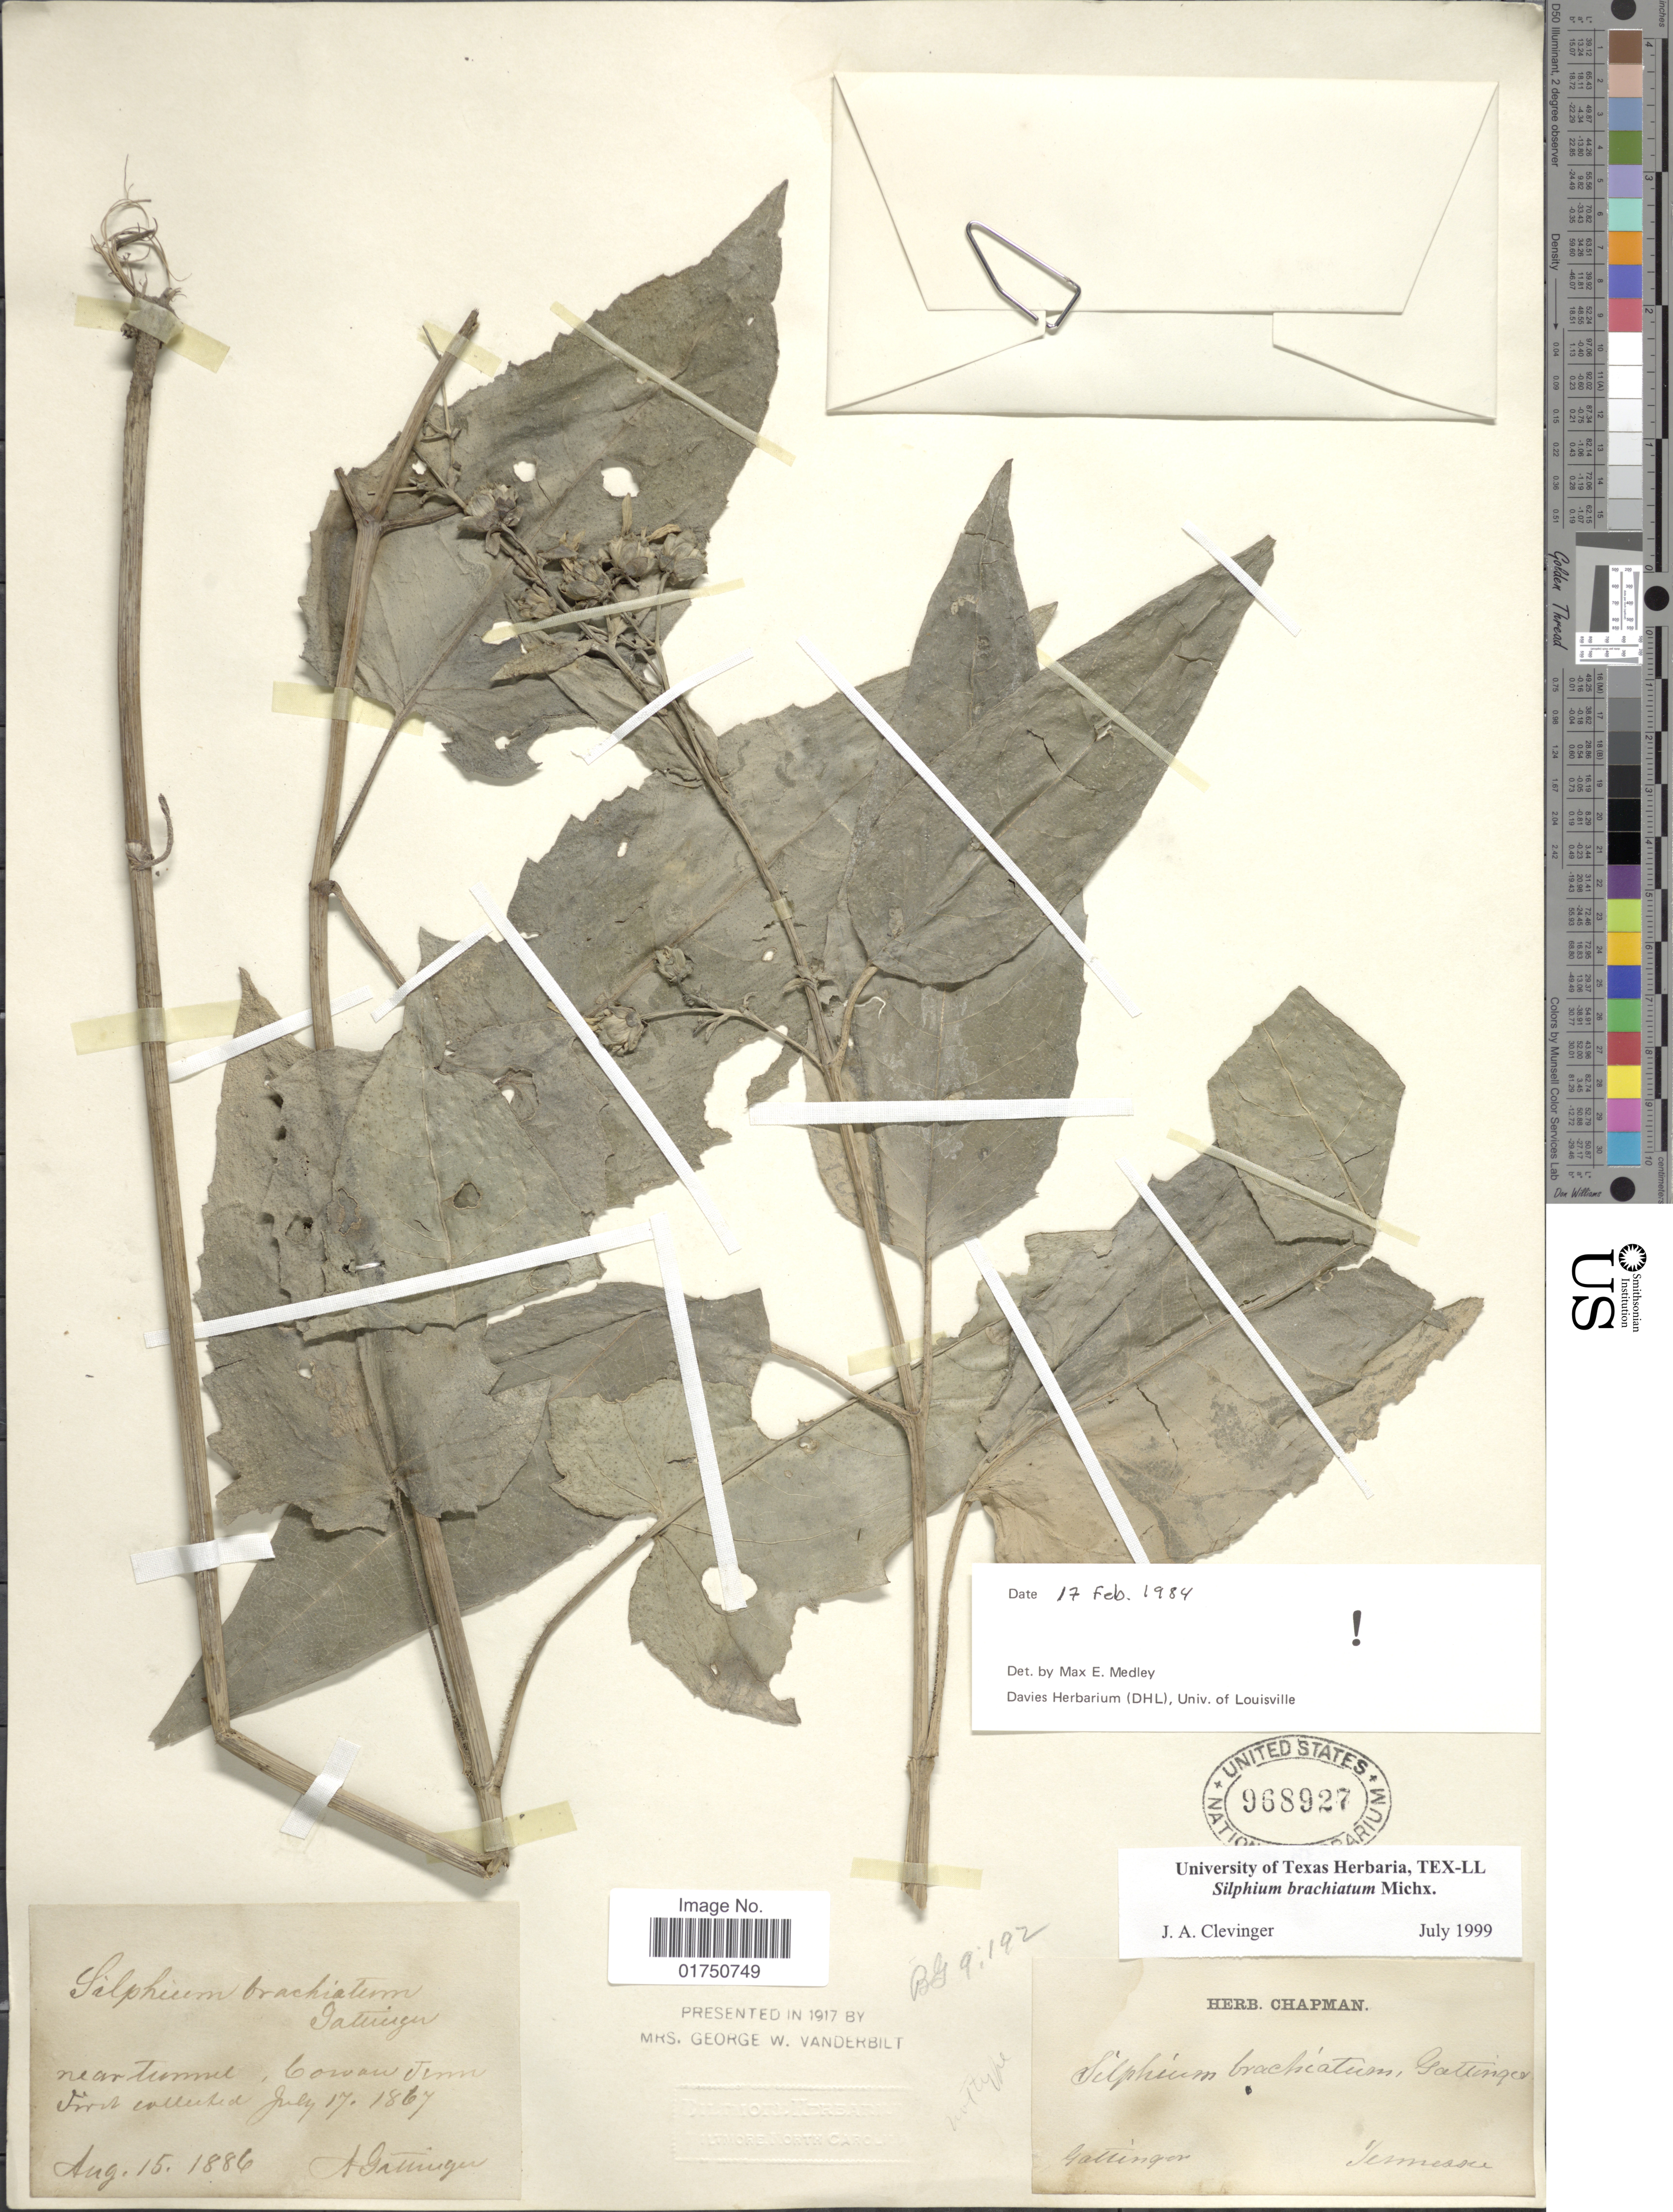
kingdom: Plantae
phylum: Tracheophyta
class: Magnoliopsida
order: Asterales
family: Asteraceae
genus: Silphium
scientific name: Silphium brachiatum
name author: Michx.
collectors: A. Gattinger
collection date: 1886-08-15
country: United States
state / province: Tennessee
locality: Near Tunnel, Corvan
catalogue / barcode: US 968927